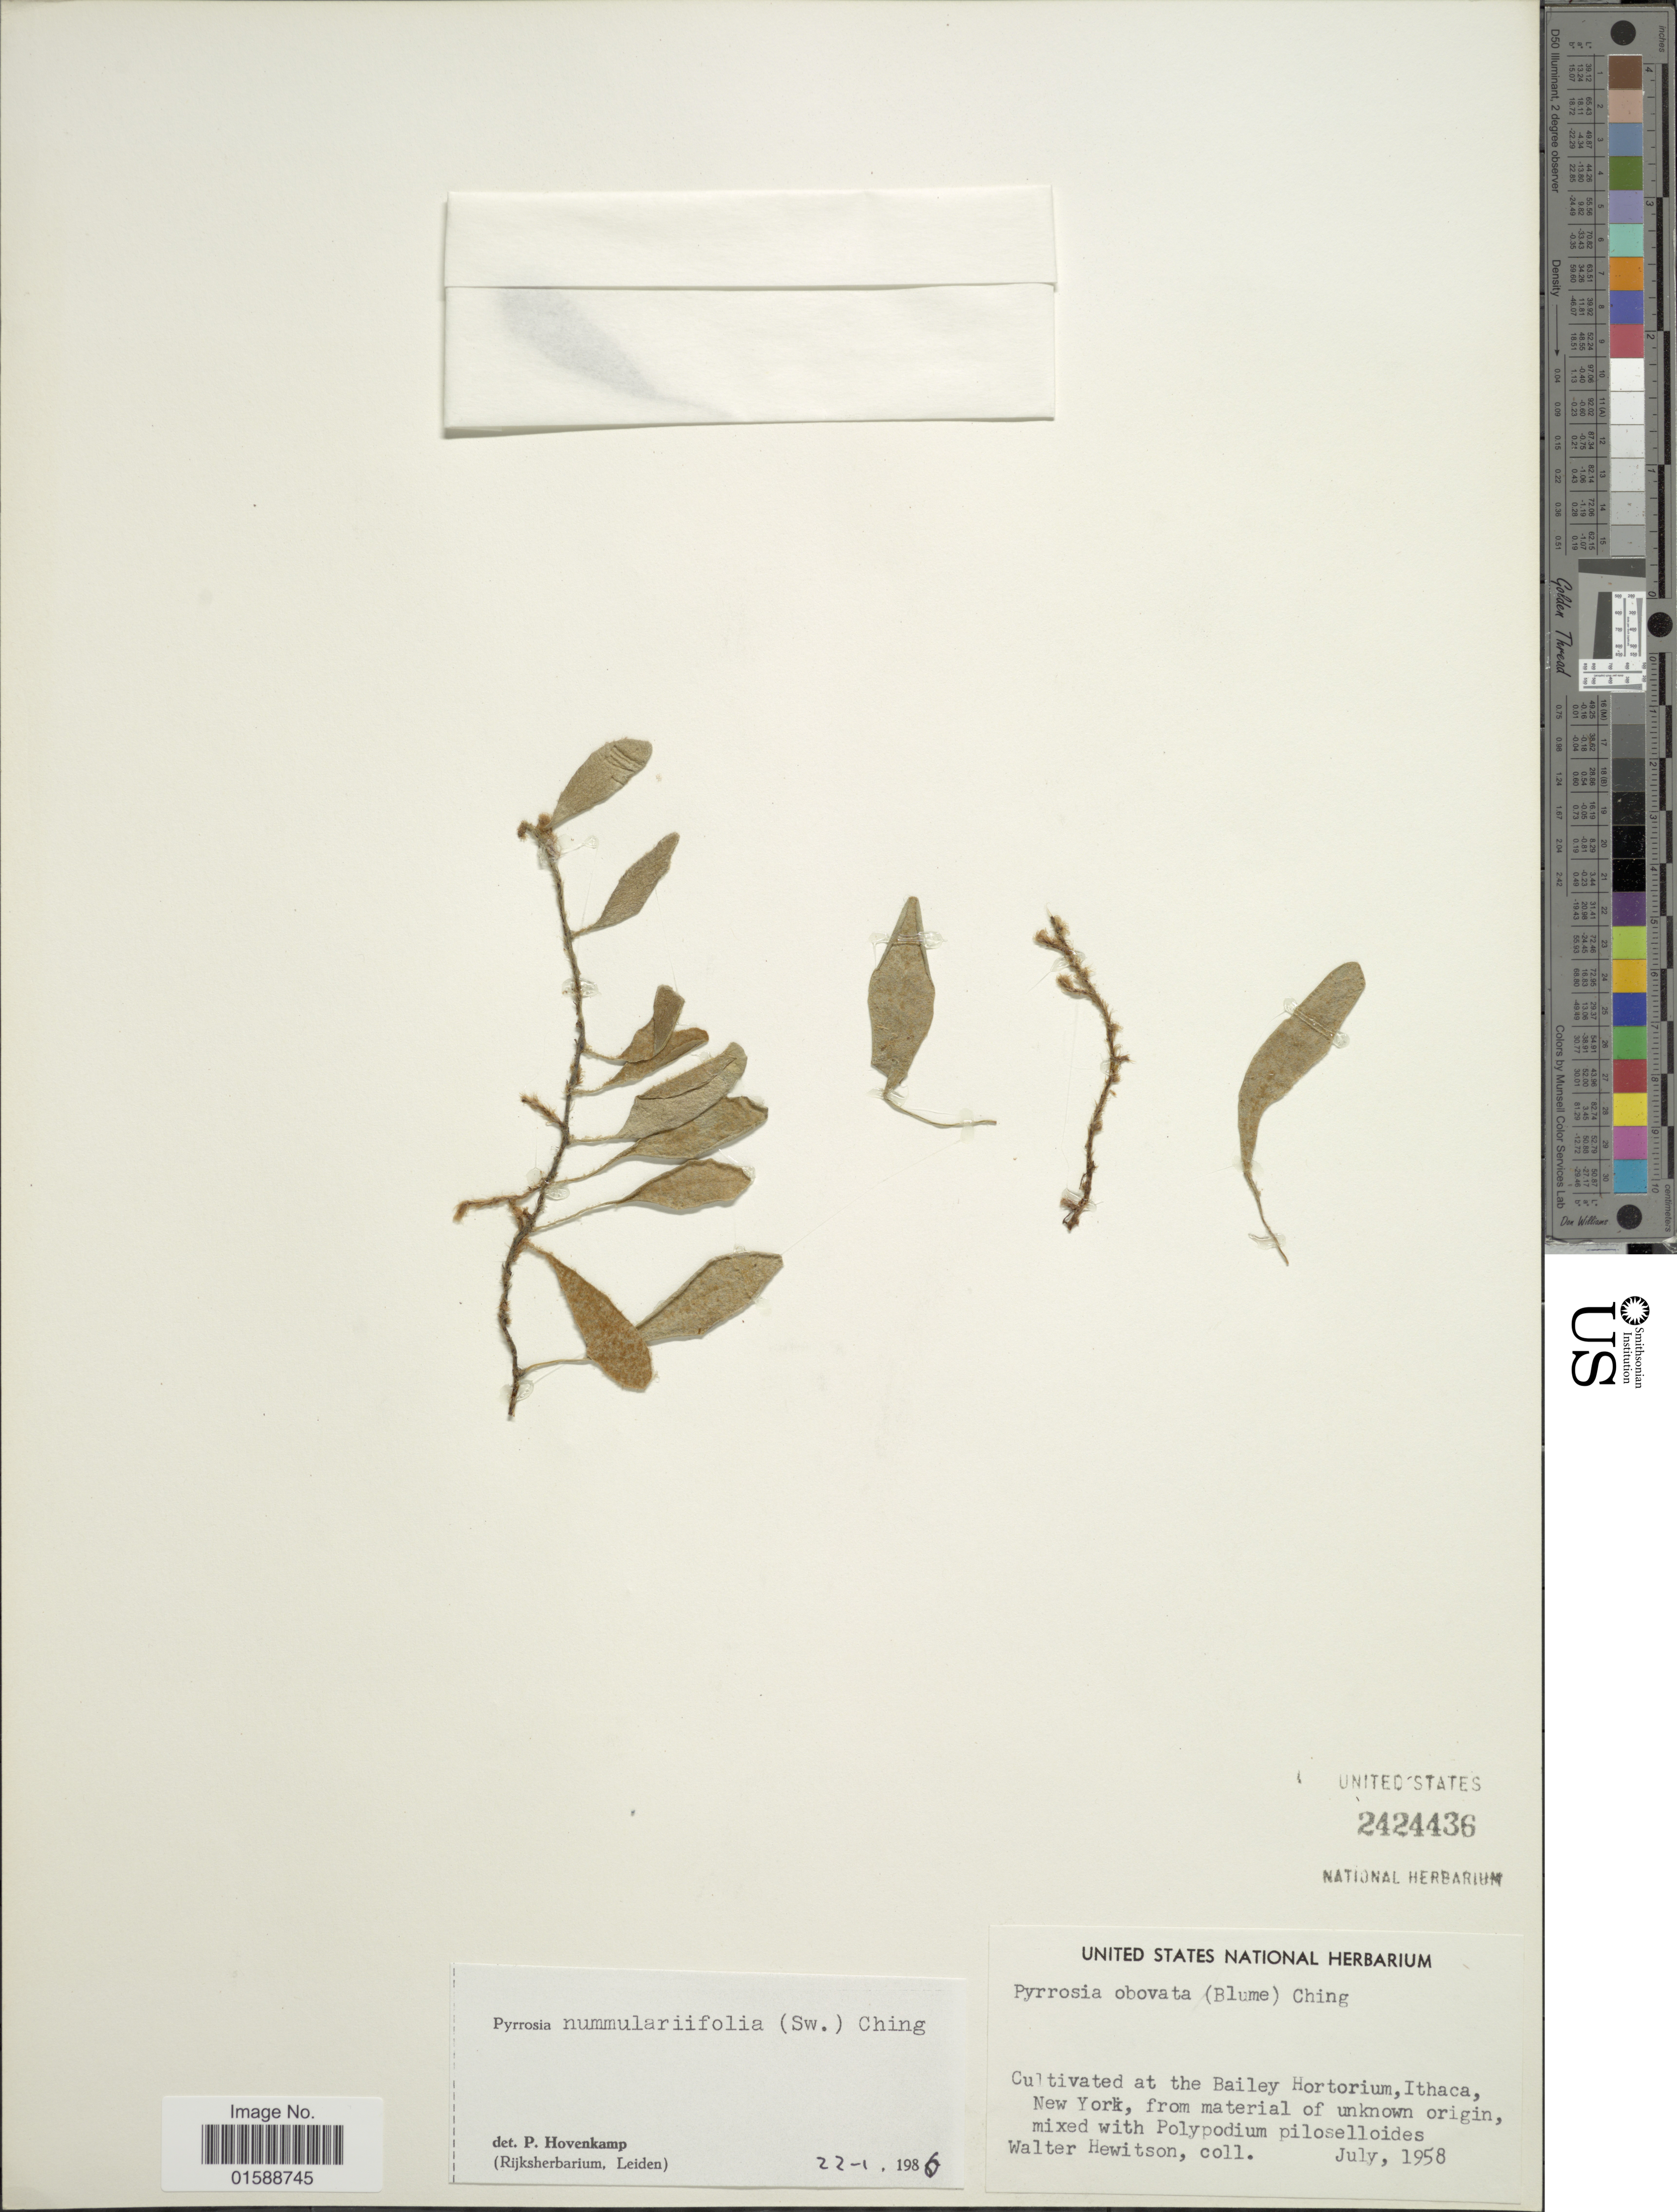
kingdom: Plantae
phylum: Tracheophyta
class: Polypodiopsida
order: Polypodiales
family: Polypodiaceae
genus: Pyrrosia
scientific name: Pyrrosia nummularifolia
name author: (Sw.) Ching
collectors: W. Hewitson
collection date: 1958-07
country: United States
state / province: New York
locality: Bailey Hortorium, Ithaca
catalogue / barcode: US 2424436